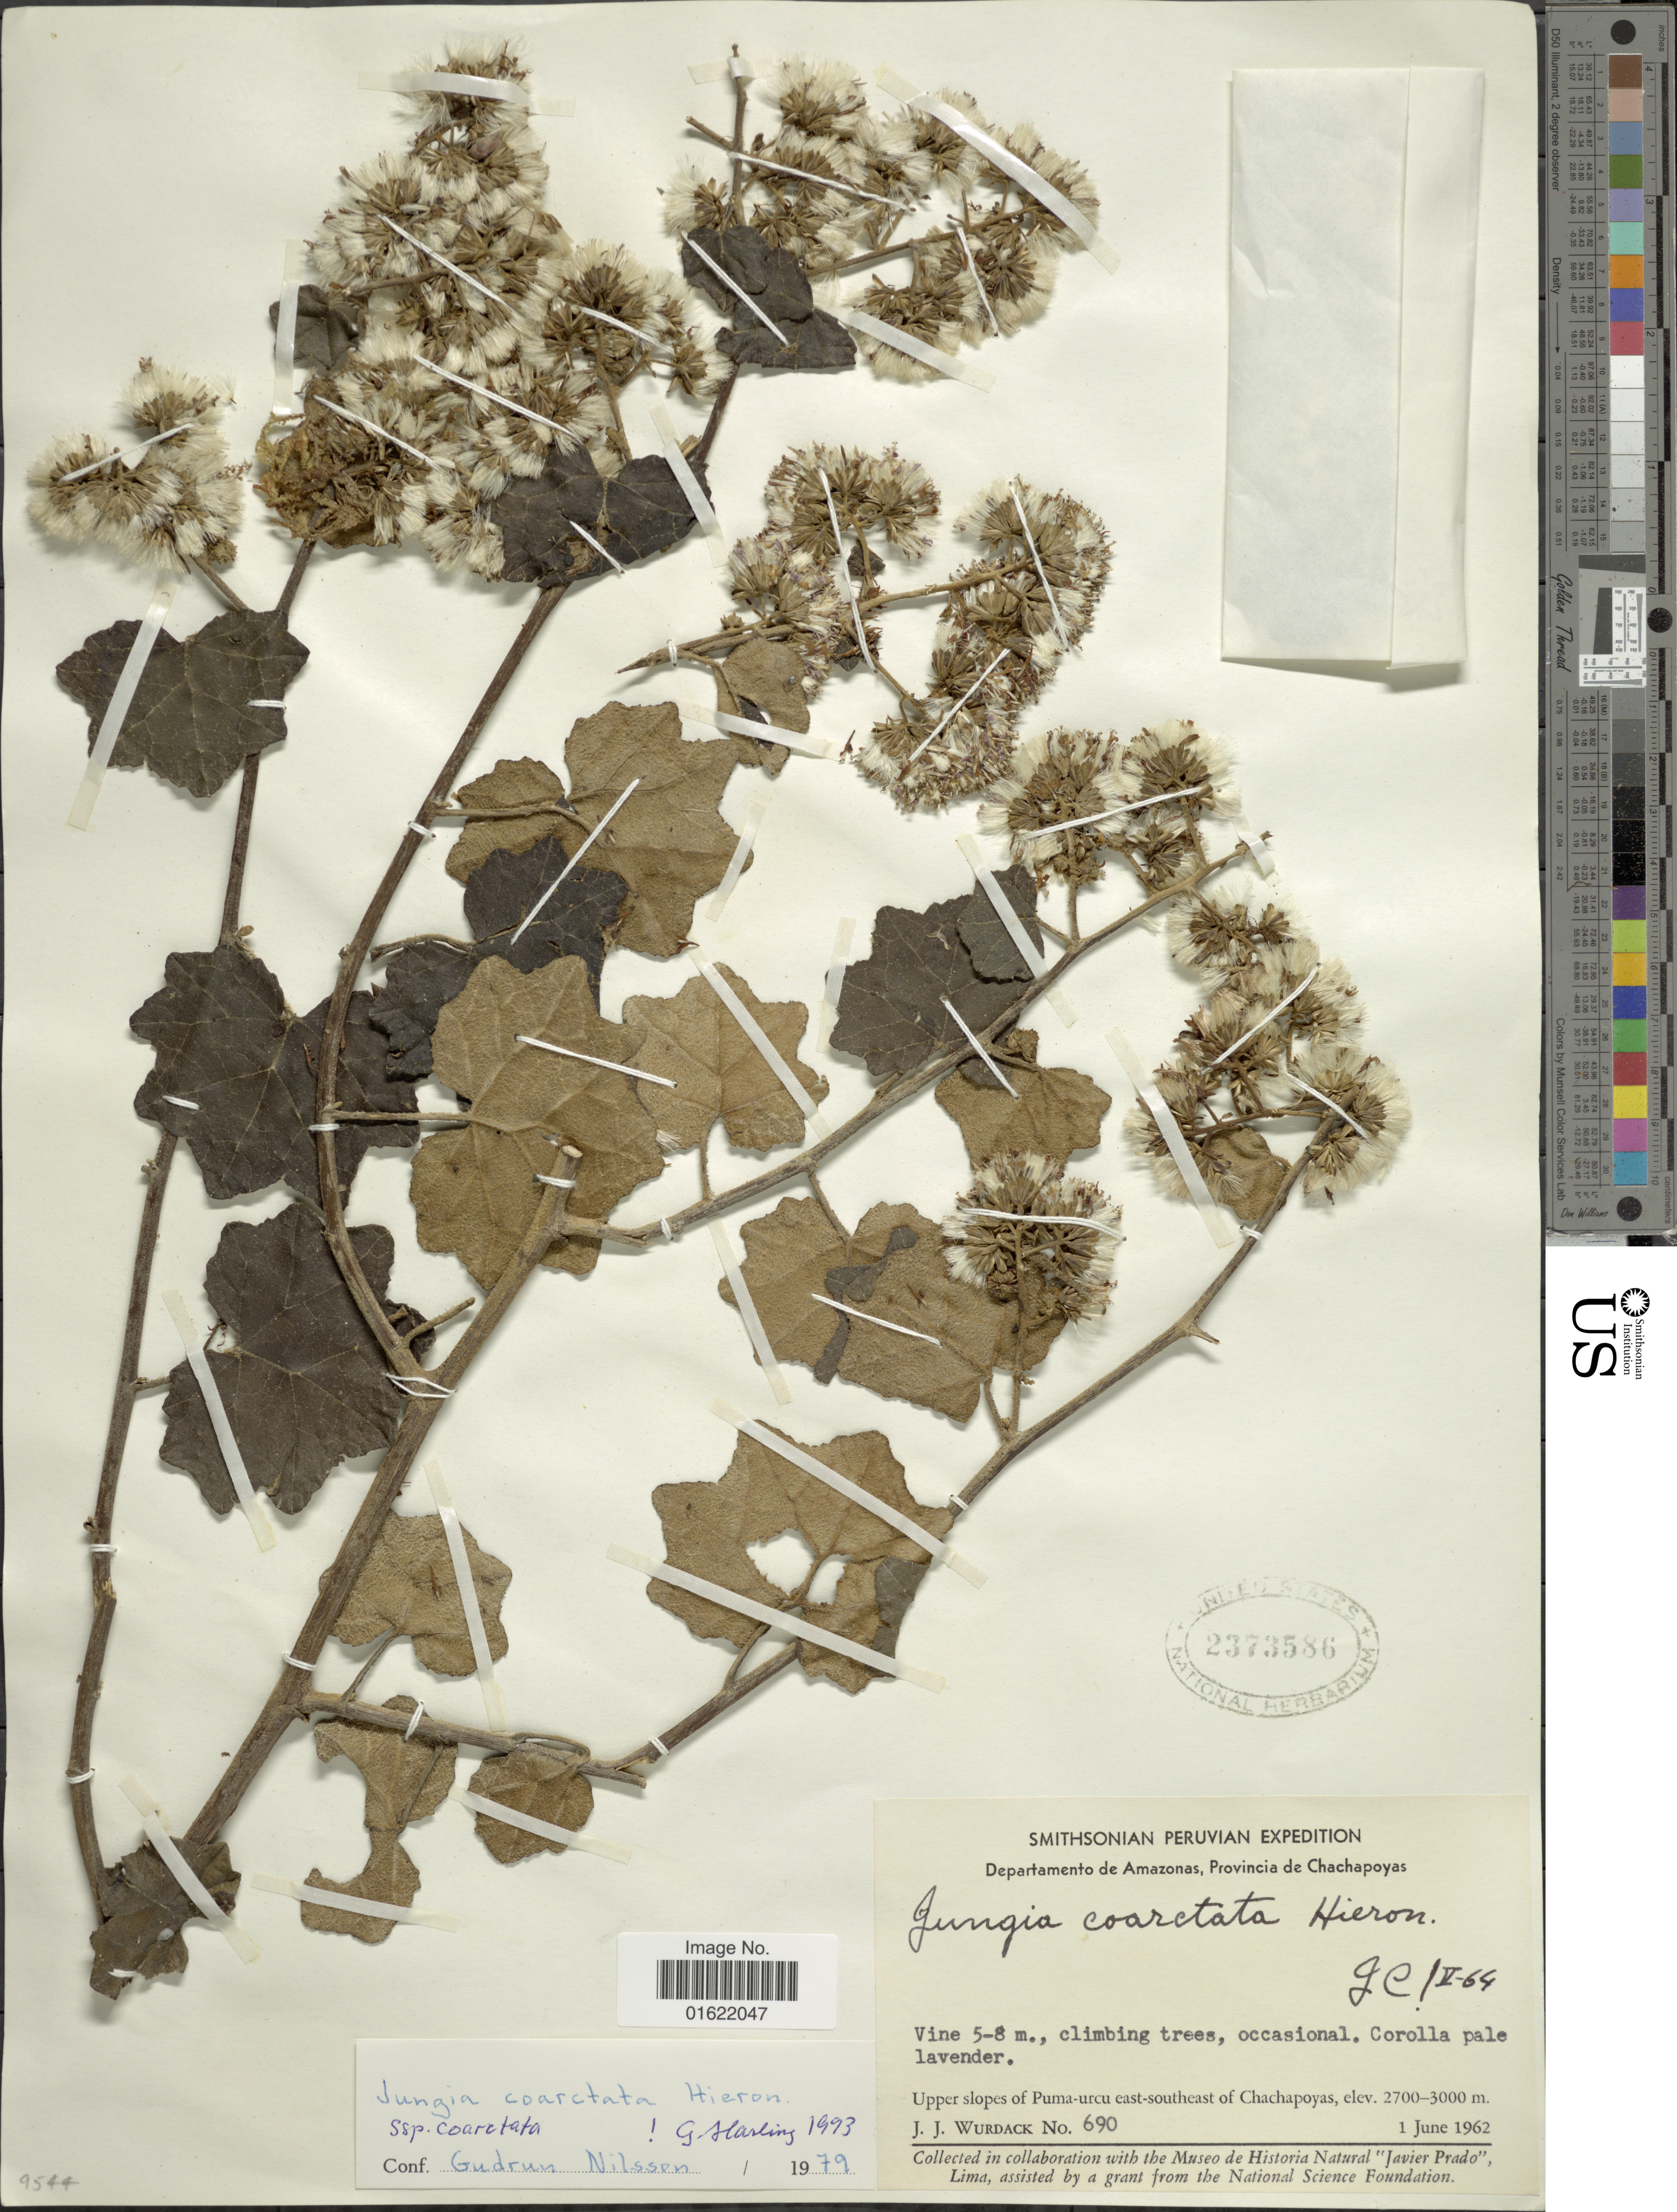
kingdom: Plantae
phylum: Tracheophyta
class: Magnoliopsida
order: Asterales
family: Asteraceae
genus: Jungia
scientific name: Jungia coarctata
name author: Hieron.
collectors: J. J. Wurdack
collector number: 690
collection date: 1962-06-01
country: Peru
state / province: Amazonas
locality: Provincia de Chachapoyas. Upper slopes of Puma-urcu east-southeast of Chachapoyas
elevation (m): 2700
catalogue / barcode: US 2373586